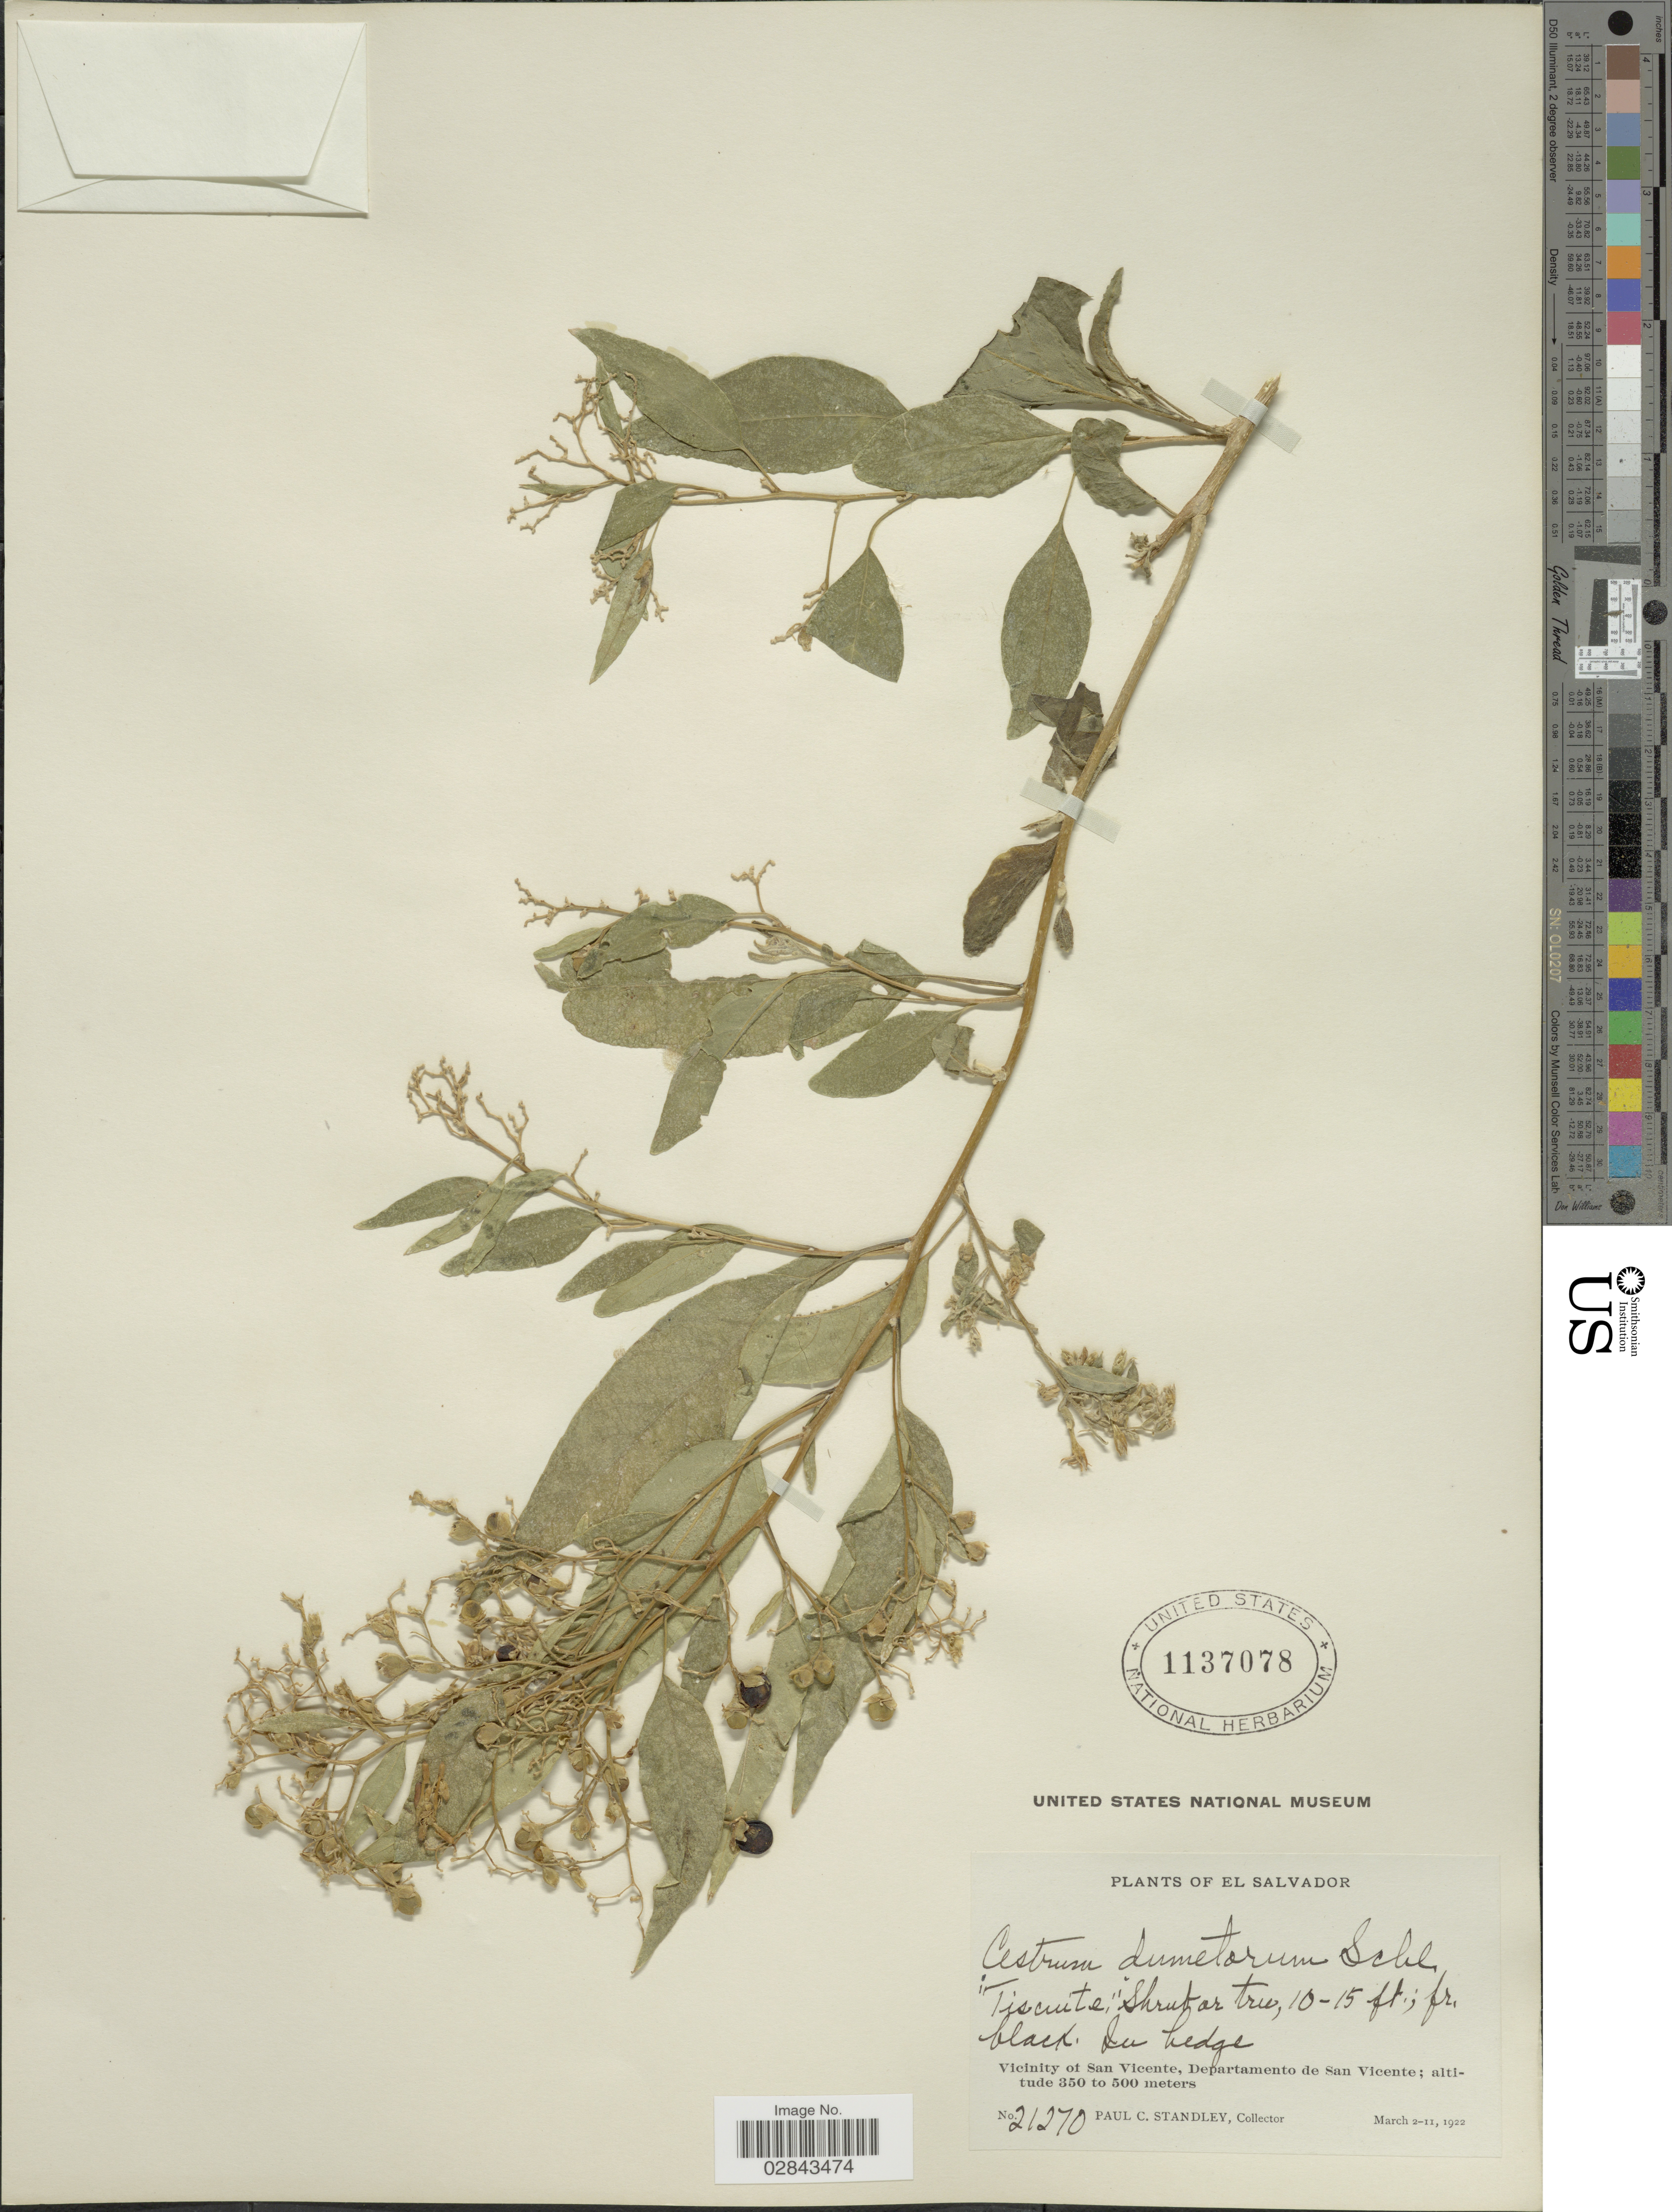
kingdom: Plantae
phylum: Tracheophyta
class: Magnoliopsida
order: Solanales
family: Solanaceae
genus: Cestrum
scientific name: Cestrum dumetorum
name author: Schltdl.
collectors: P. C. Standley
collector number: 21270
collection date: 1922-03-02/1922-03-11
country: El Salvador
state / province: San Vincente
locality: Vicinity of San Vicente, Departamento de San Vicente.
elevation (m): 350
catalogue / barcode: US 1137078